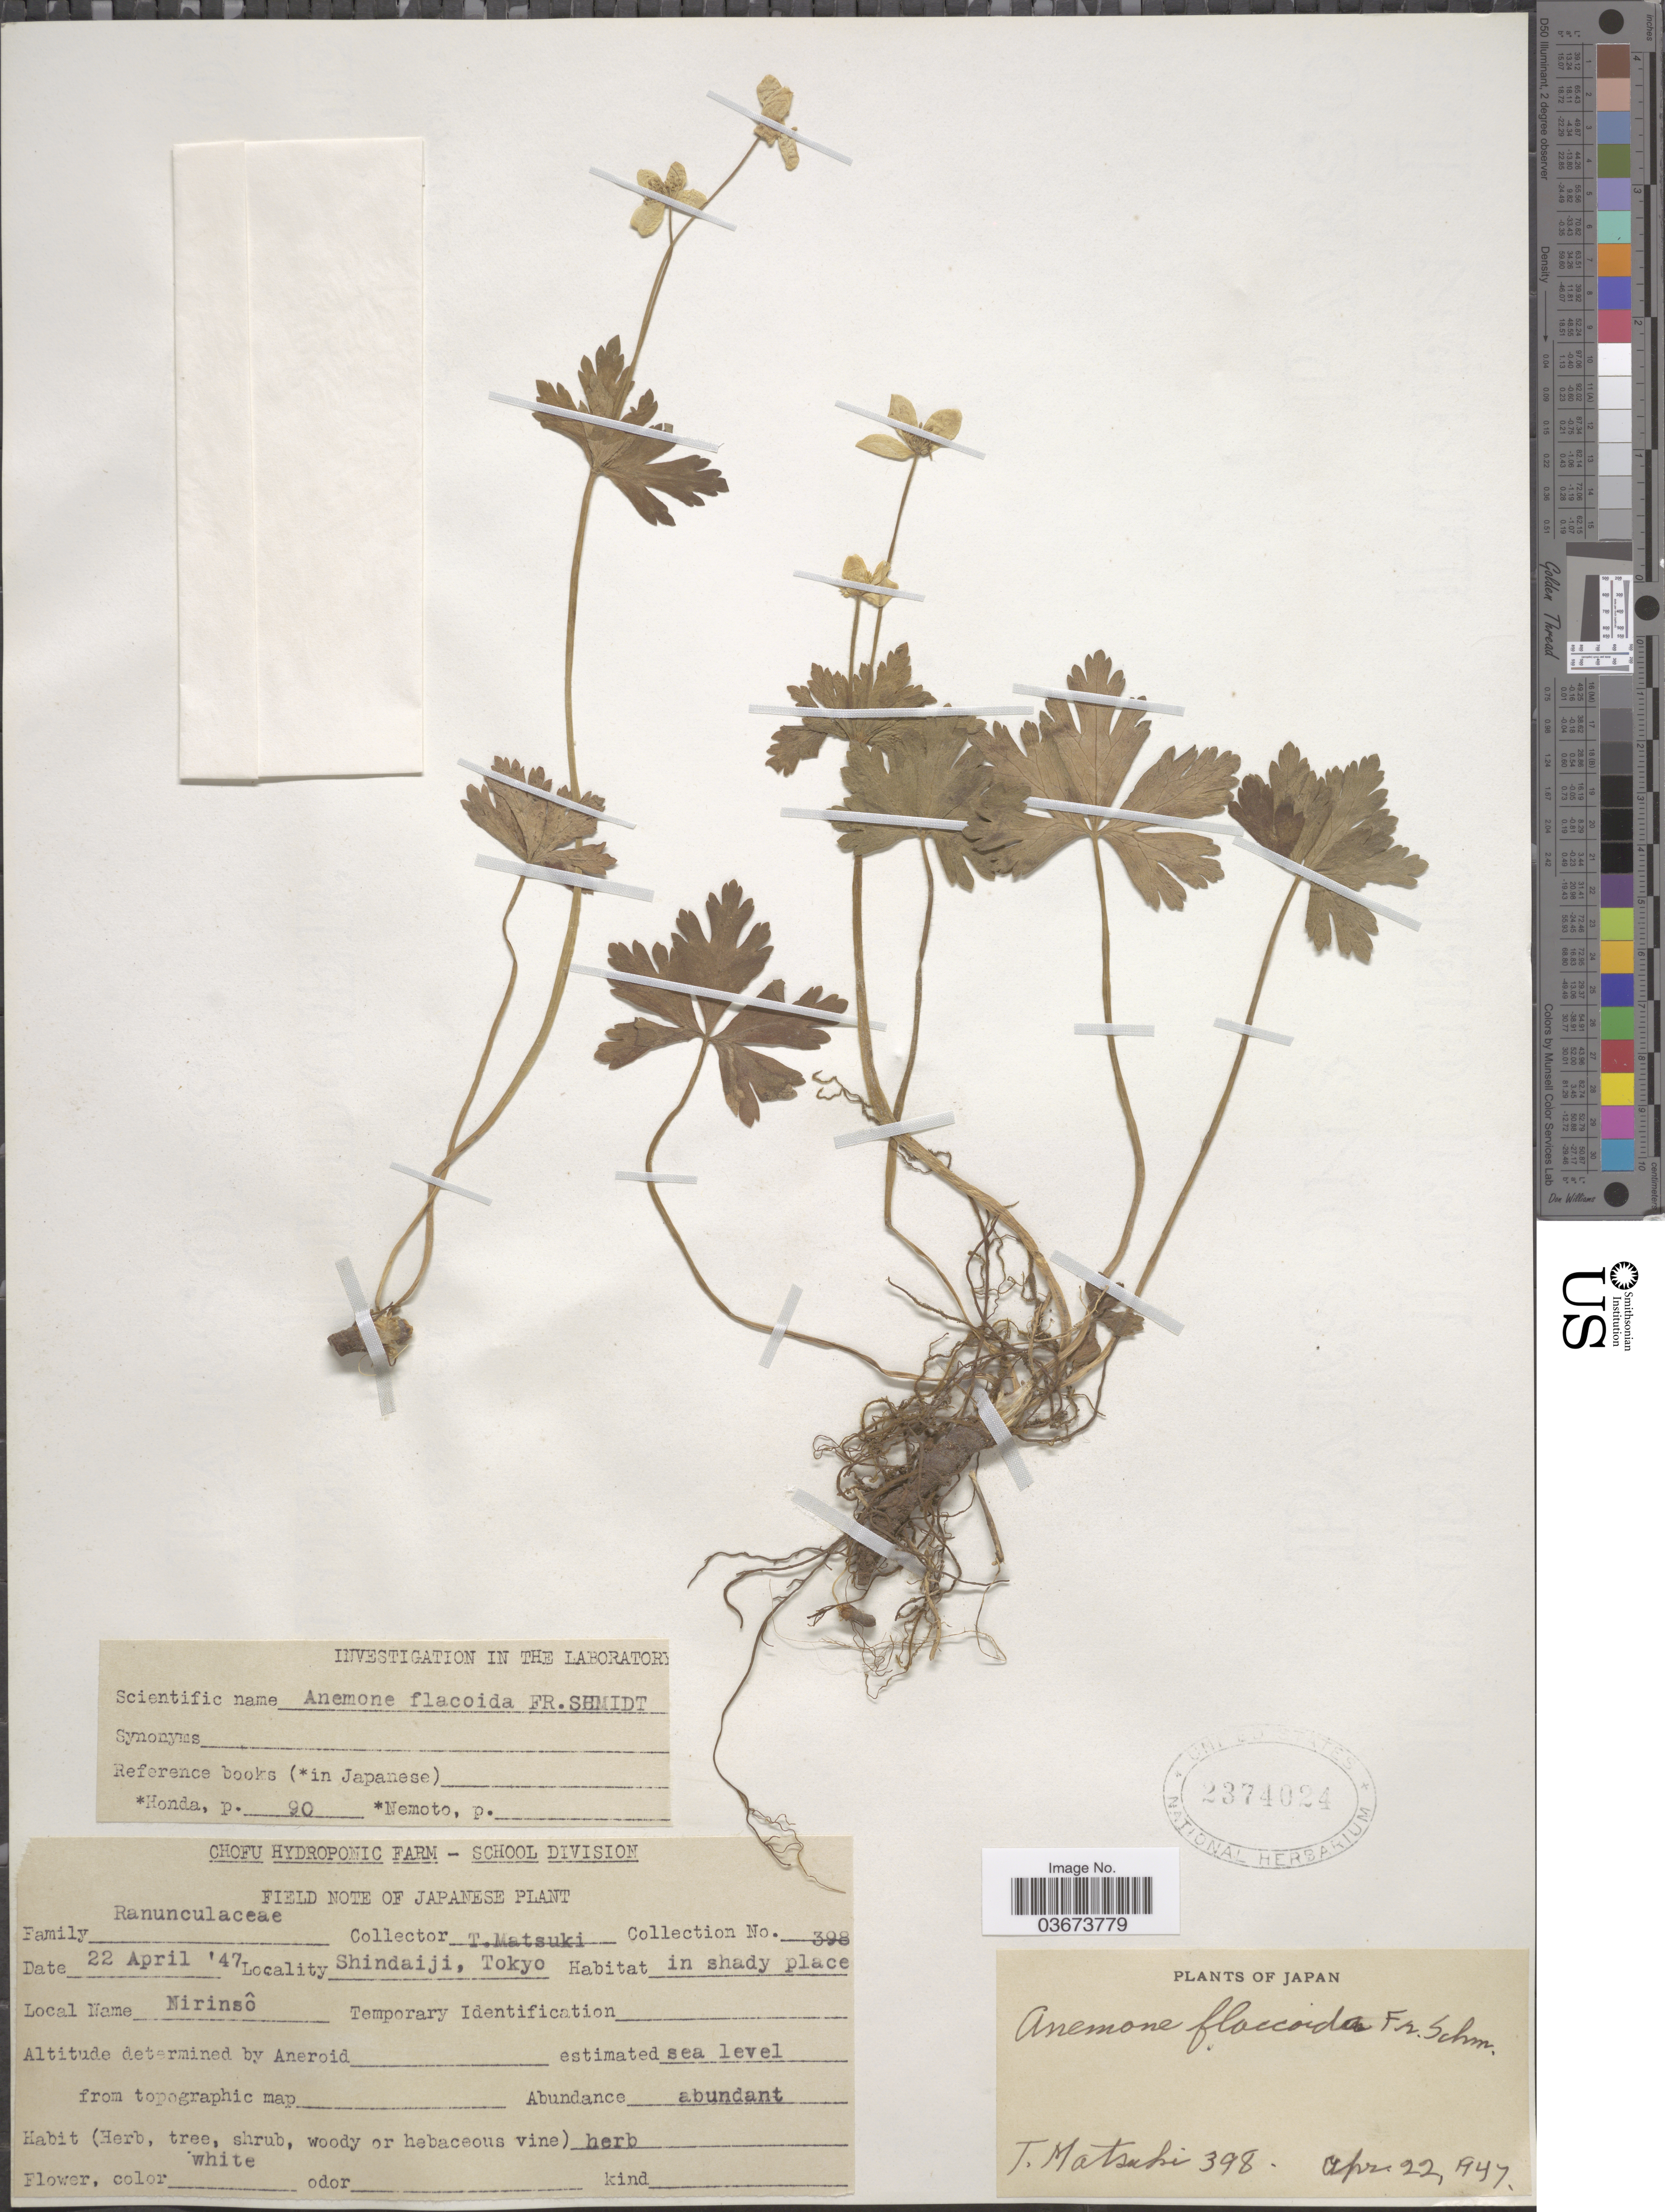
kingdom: Plantae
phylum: Tracheophyta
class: Magnoliopsida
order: Ranunculales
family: Ranunculaceae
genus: Anemone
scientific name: Anemone flaccida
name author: F. Schmidt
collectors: T. Matsuki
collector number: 398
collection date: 1947-04-22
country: Japan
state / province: Tokyo, Federal City of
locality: Shindaiji, Tokyo.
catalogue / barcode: US 2374024